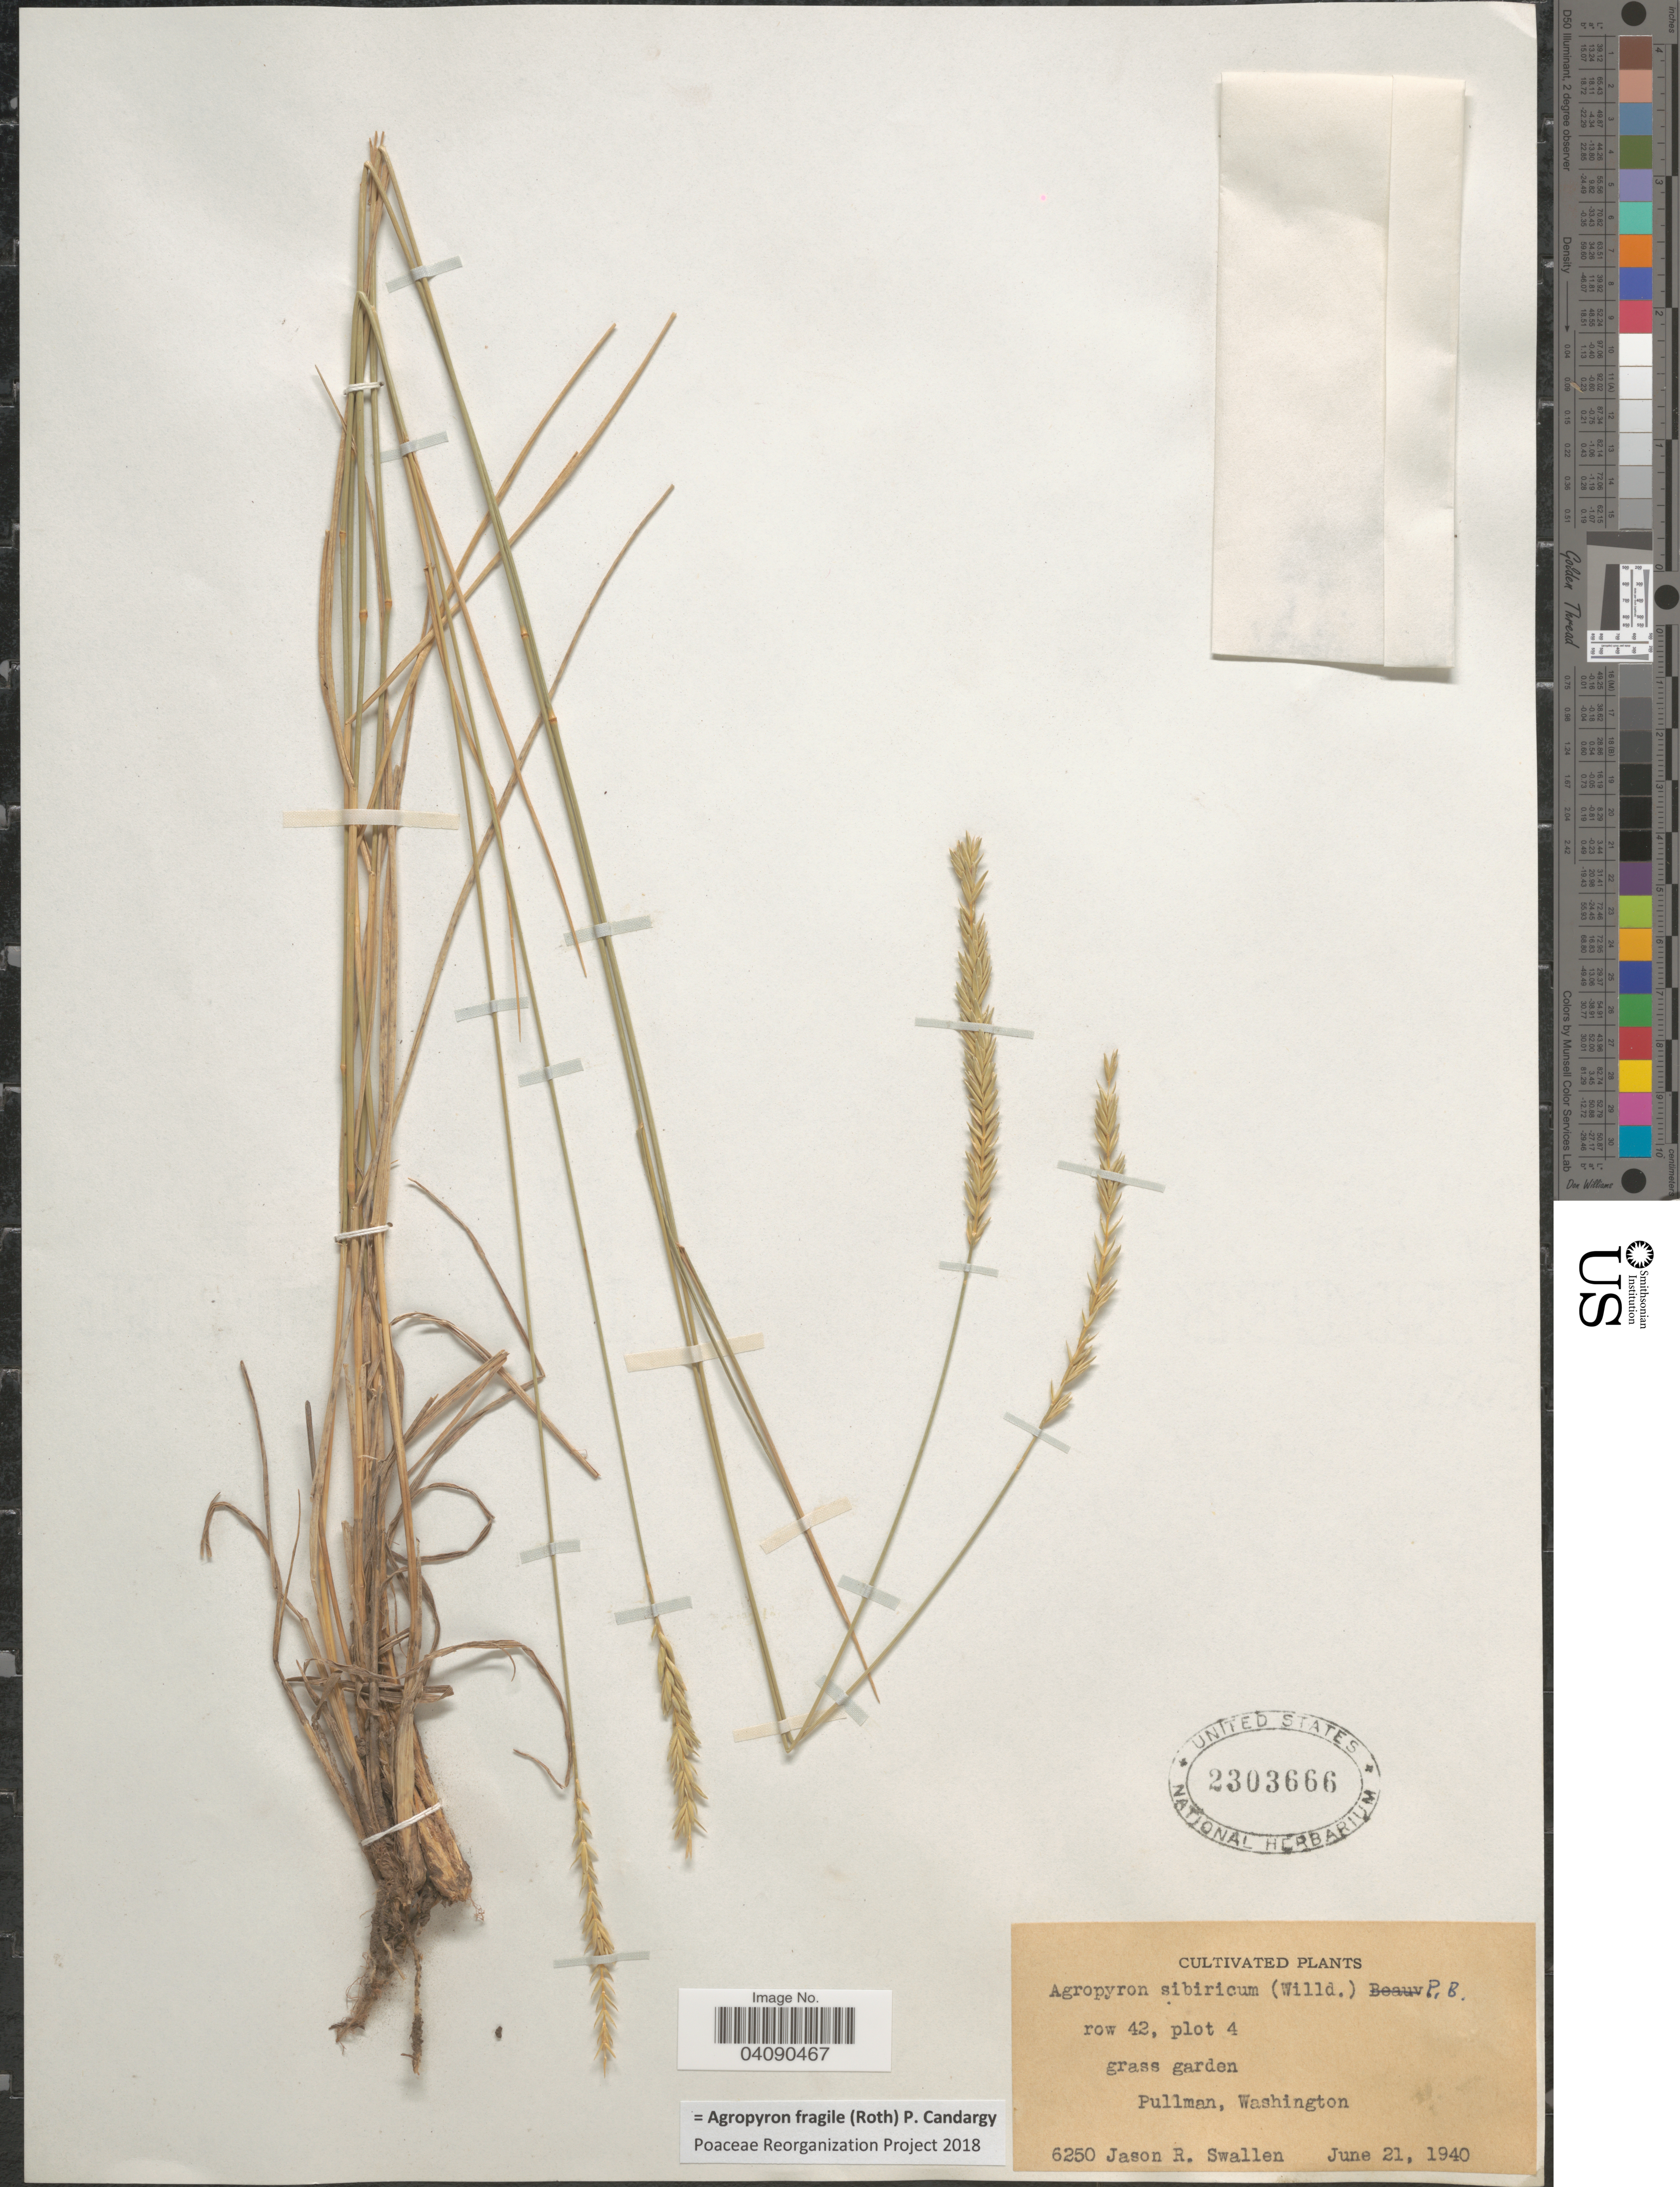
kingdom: Plantae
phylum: Tracheophyta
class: Liliopsida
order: Poales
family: Poaceae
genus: Agropyron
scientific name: Agropyron fragile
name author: (Roth) Candargy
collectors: J. R. Swallen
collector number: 6250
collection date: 1940-06-21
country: United States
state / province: Washington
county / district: Whitman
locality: Row 42, plot 4. Grass garden. Pullman.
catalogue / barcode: US 2303666